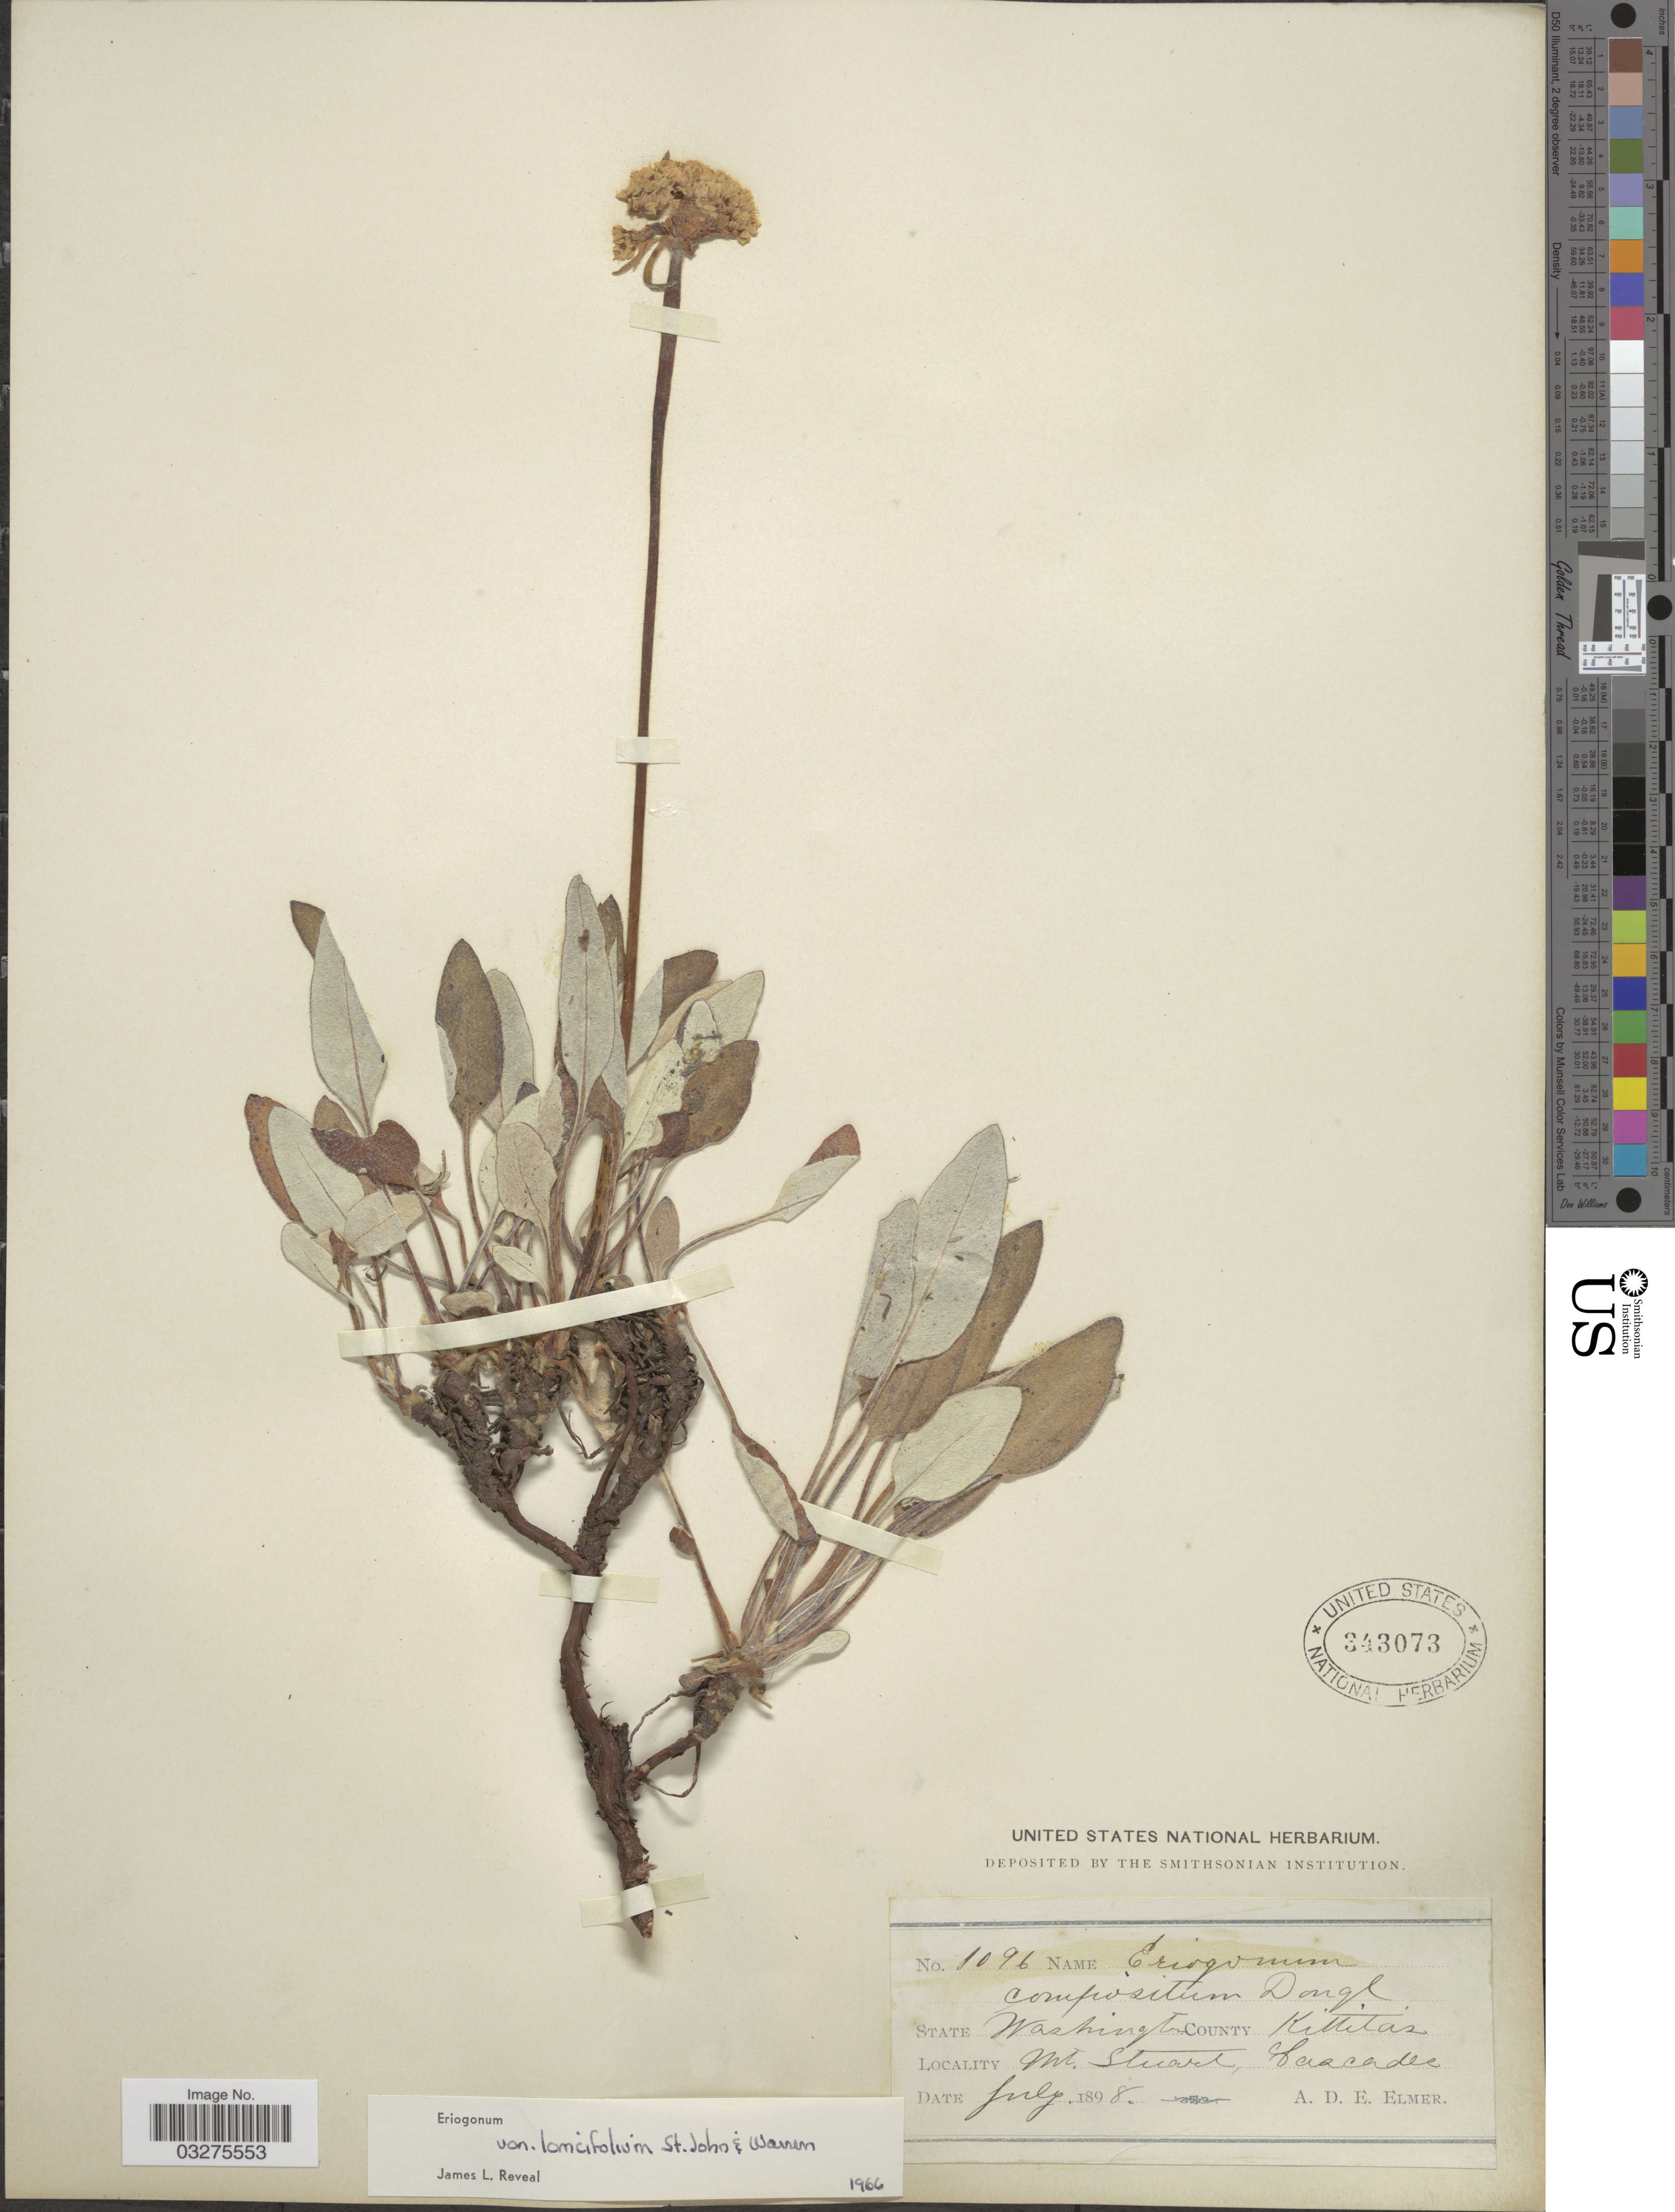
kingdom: Plantae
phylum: Tracheophyta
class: Magnoliopsida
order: Caryophyllales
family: Polygonaceae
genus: Eriogonum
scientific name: Eriogonum compositum var. lancifolium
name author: H. St. John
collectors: A. D. E. Elmer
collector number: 1096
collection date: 1898-07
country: United States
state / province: Washington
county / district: Kittitas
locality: County Kittitas. Mt. Stuart, Cascades.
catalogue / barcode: US 343073